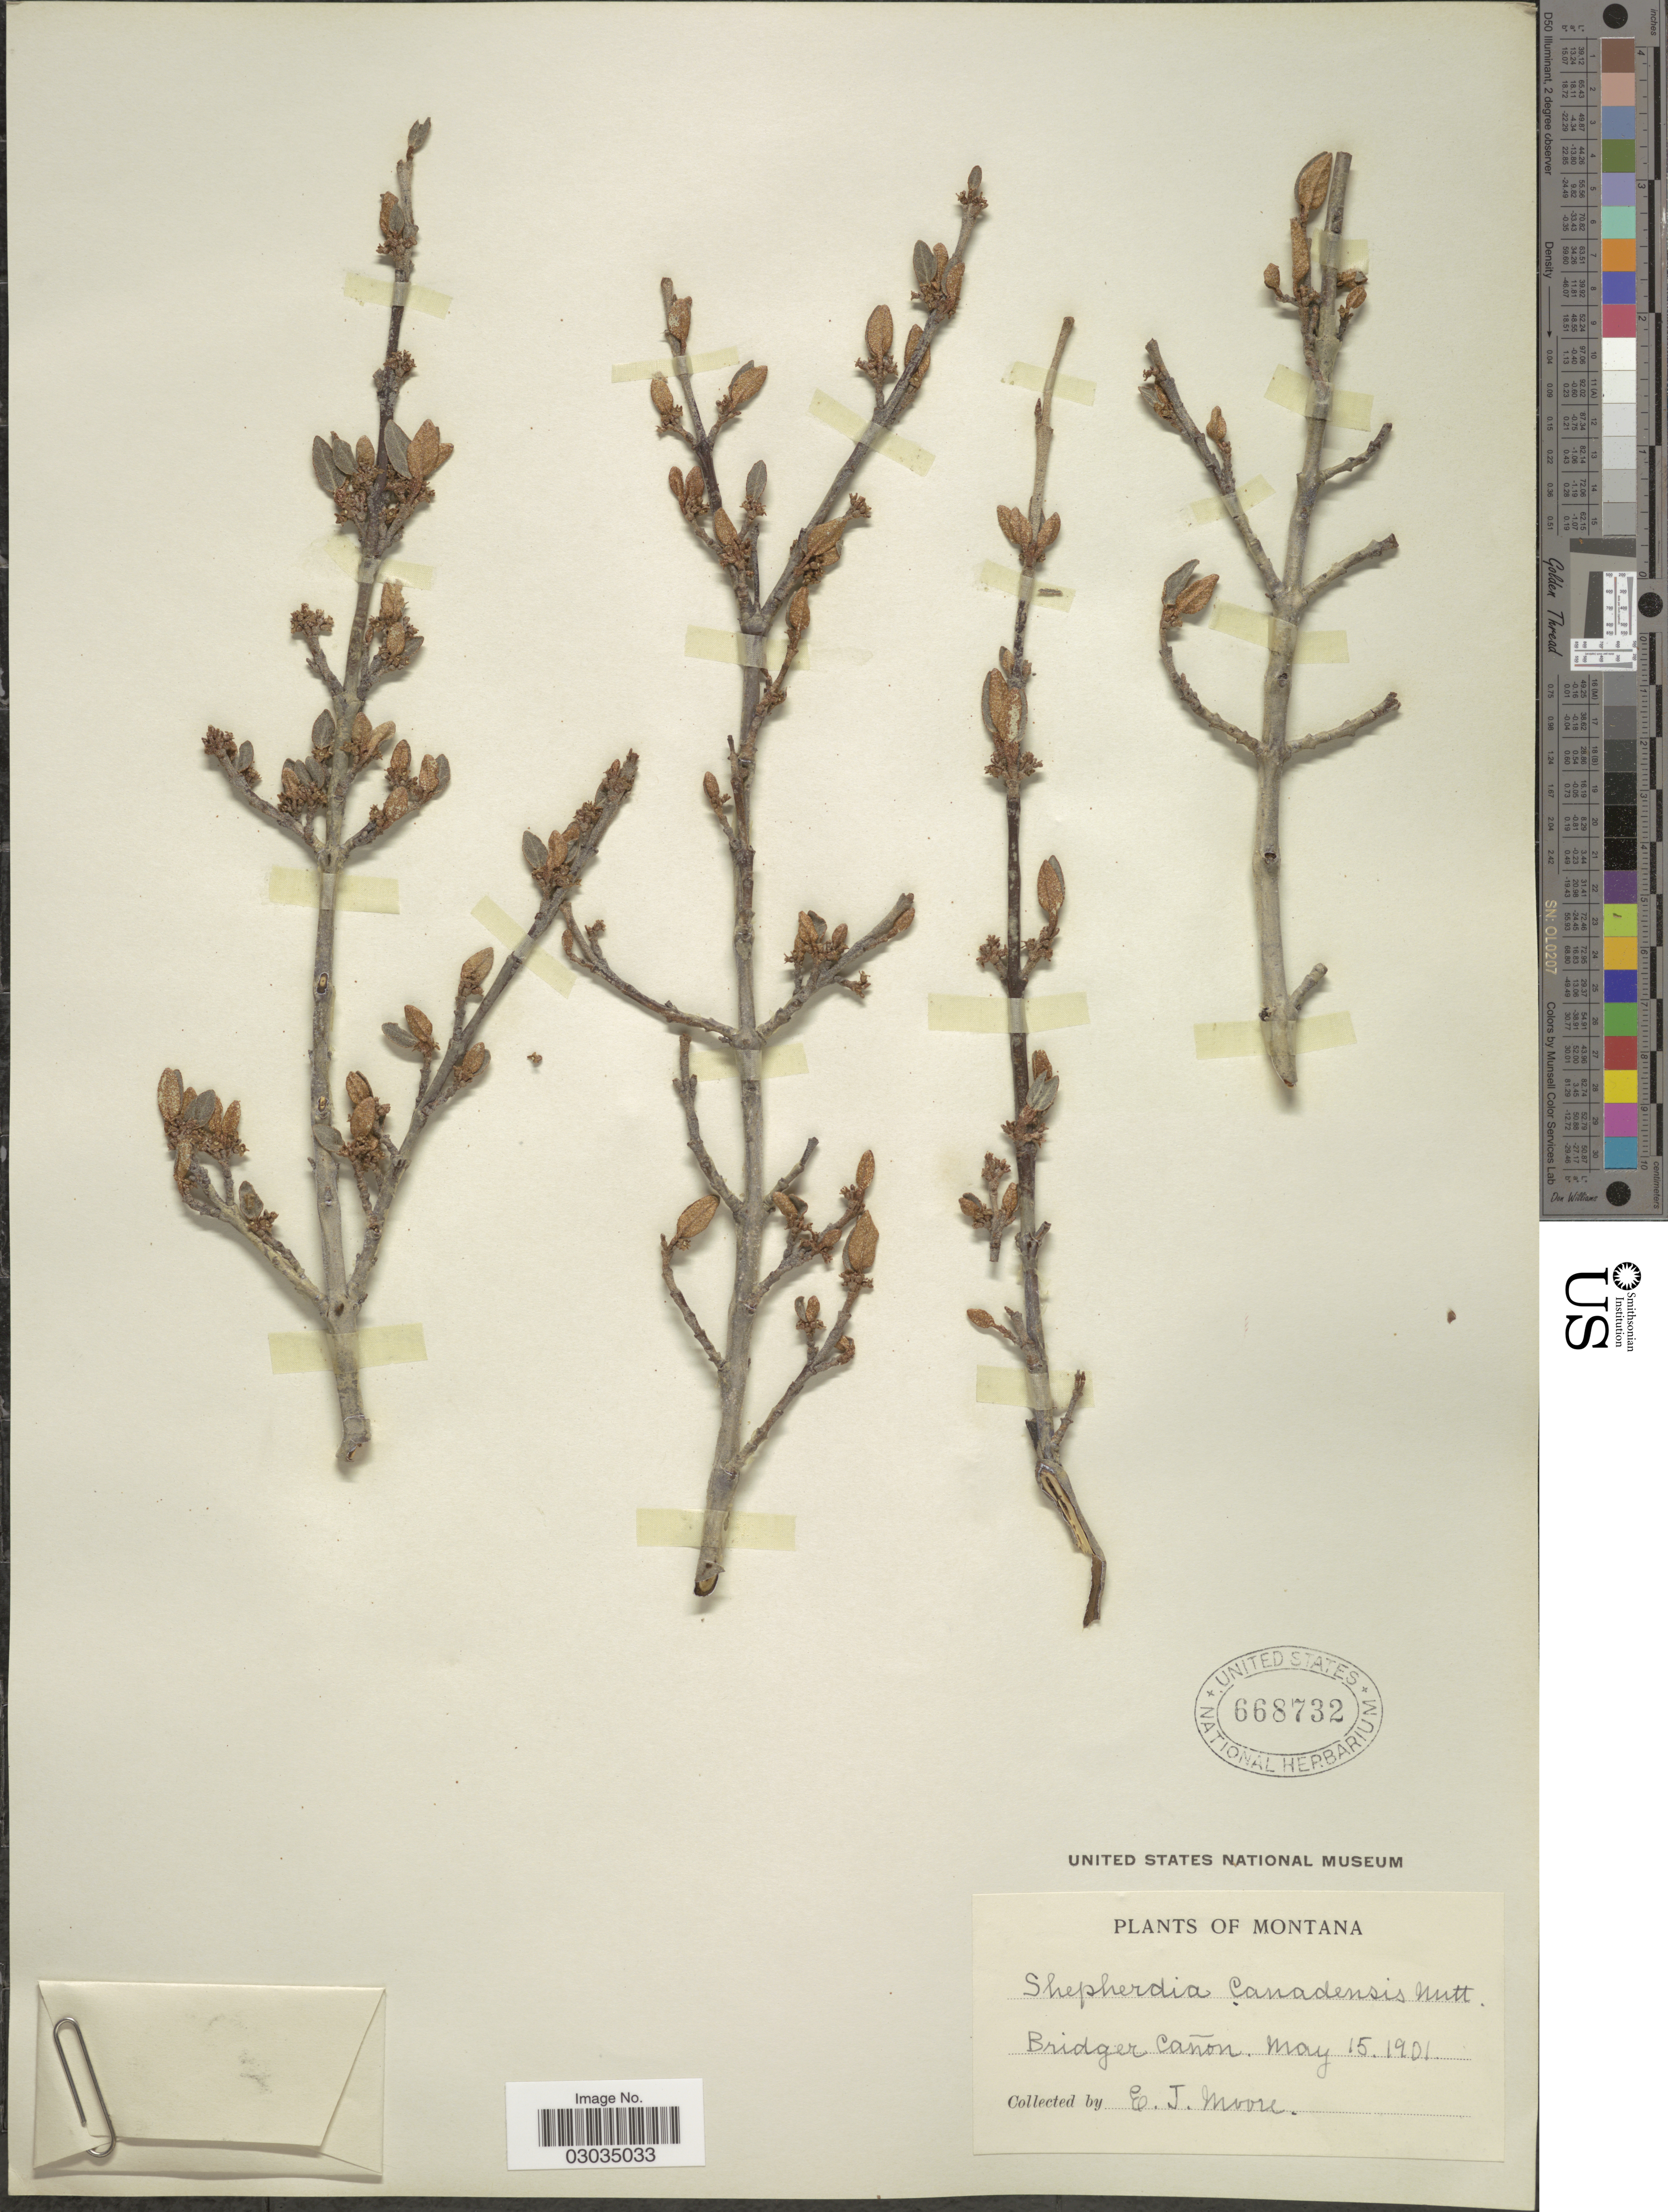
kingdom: Plantae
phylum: Tracheophyta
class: Magnoliopsida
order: Rosales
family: Elaeagnaceae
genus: Shepherdia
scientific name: Shepherdia canadensis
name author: (L.) Nutt.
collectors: E. Moore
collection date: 1901-05-15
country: United States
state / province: Montana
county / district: Gallatin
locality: Bridger Cañon.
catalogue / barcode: US 668732